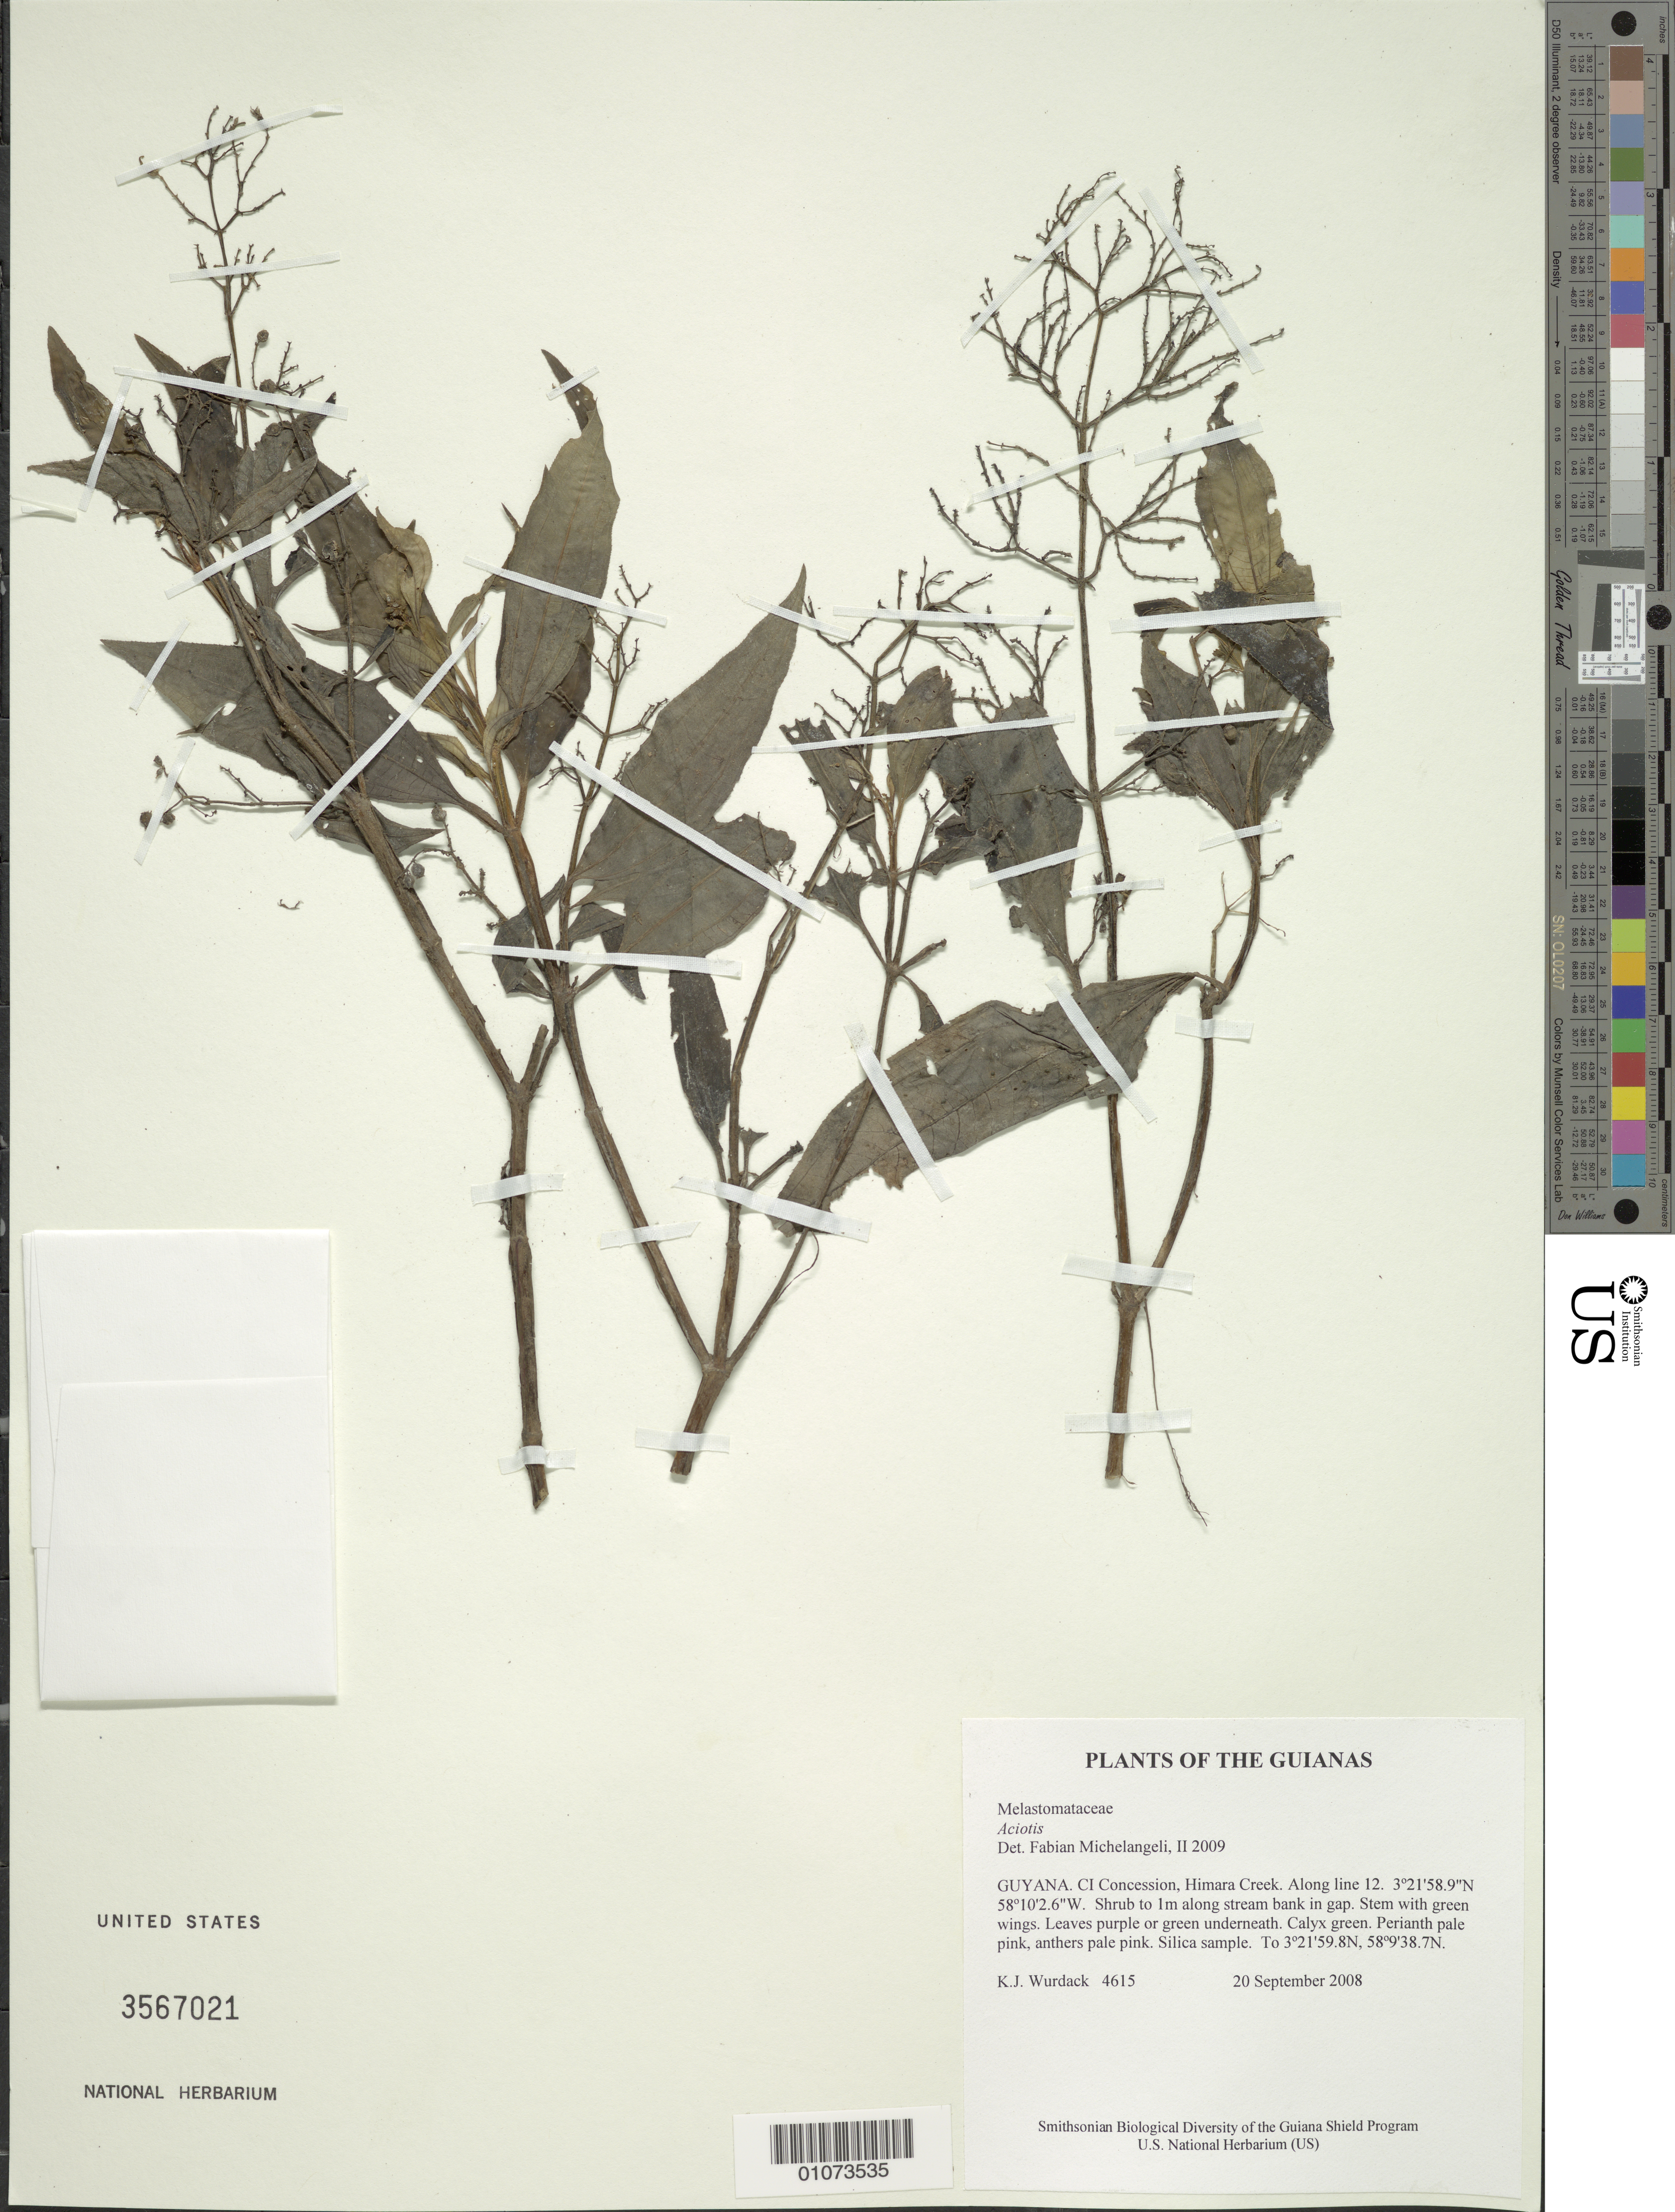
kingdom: Plantae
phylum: Tracheophyta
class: Magnoliopsida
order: Myrtales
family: Melastomataceae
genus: Aciotis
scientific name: Aciotis purpurascens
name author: (Aubl.) Triana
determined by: Nunes da Silva, Diego, (RB), Jardim Botanico do Rio de Janeiro - Herbario (BRAZIL)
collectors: K. Wurdack, K. M. Redden, A. Rodriguez, C. Perry, P. Ragnauth, H. James & H. Simon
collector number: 4615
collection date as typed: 20 September 2008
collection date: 2008-09-20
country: Guyana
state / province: U. Takutu-U. Essequibo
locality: CI Concession, Himara Creek. Along line 12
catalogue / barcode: US 3567021